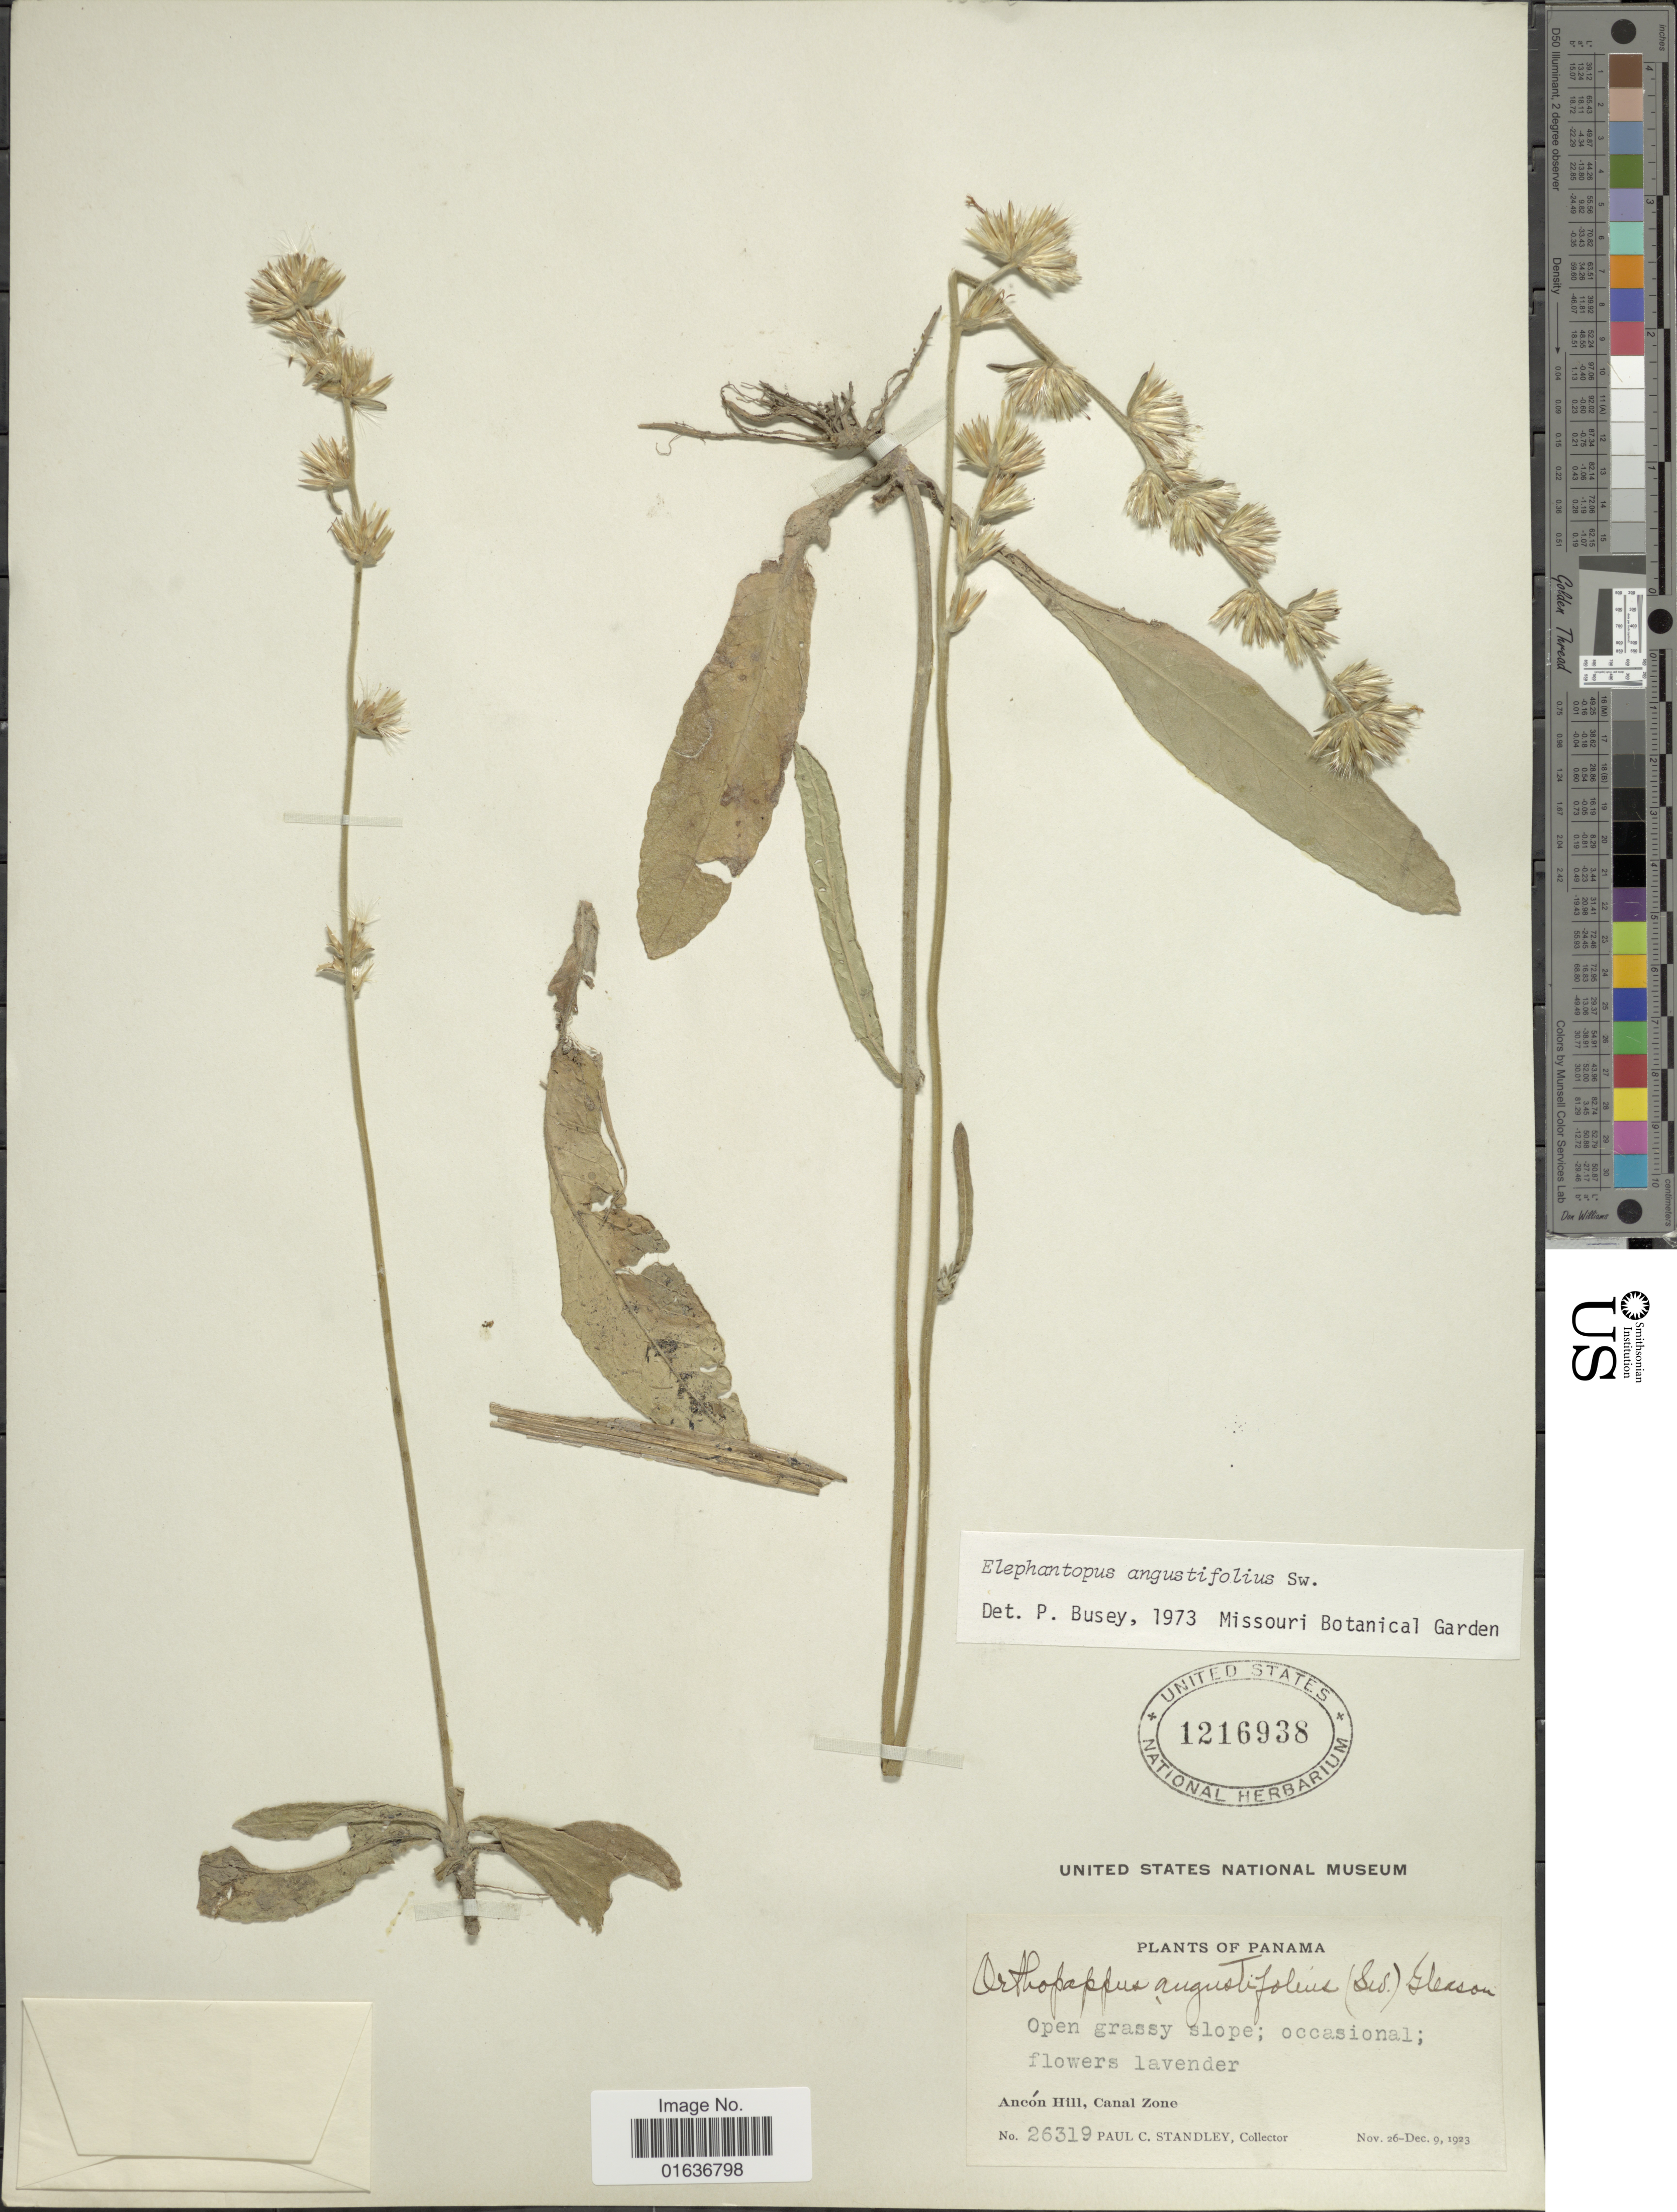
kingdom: Plantae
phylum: Tracheophyta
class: Magnoliopsida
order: Asterales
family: Asteraceae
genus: Elephantopus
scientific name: Elephantopus angustifolius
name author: Sw.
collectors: P. C. Standley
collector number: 26319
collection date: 1923-11-26/1923-12-09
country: Panama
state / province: Colón / Panamá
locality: Ancon Hill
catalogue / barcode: US 1216938